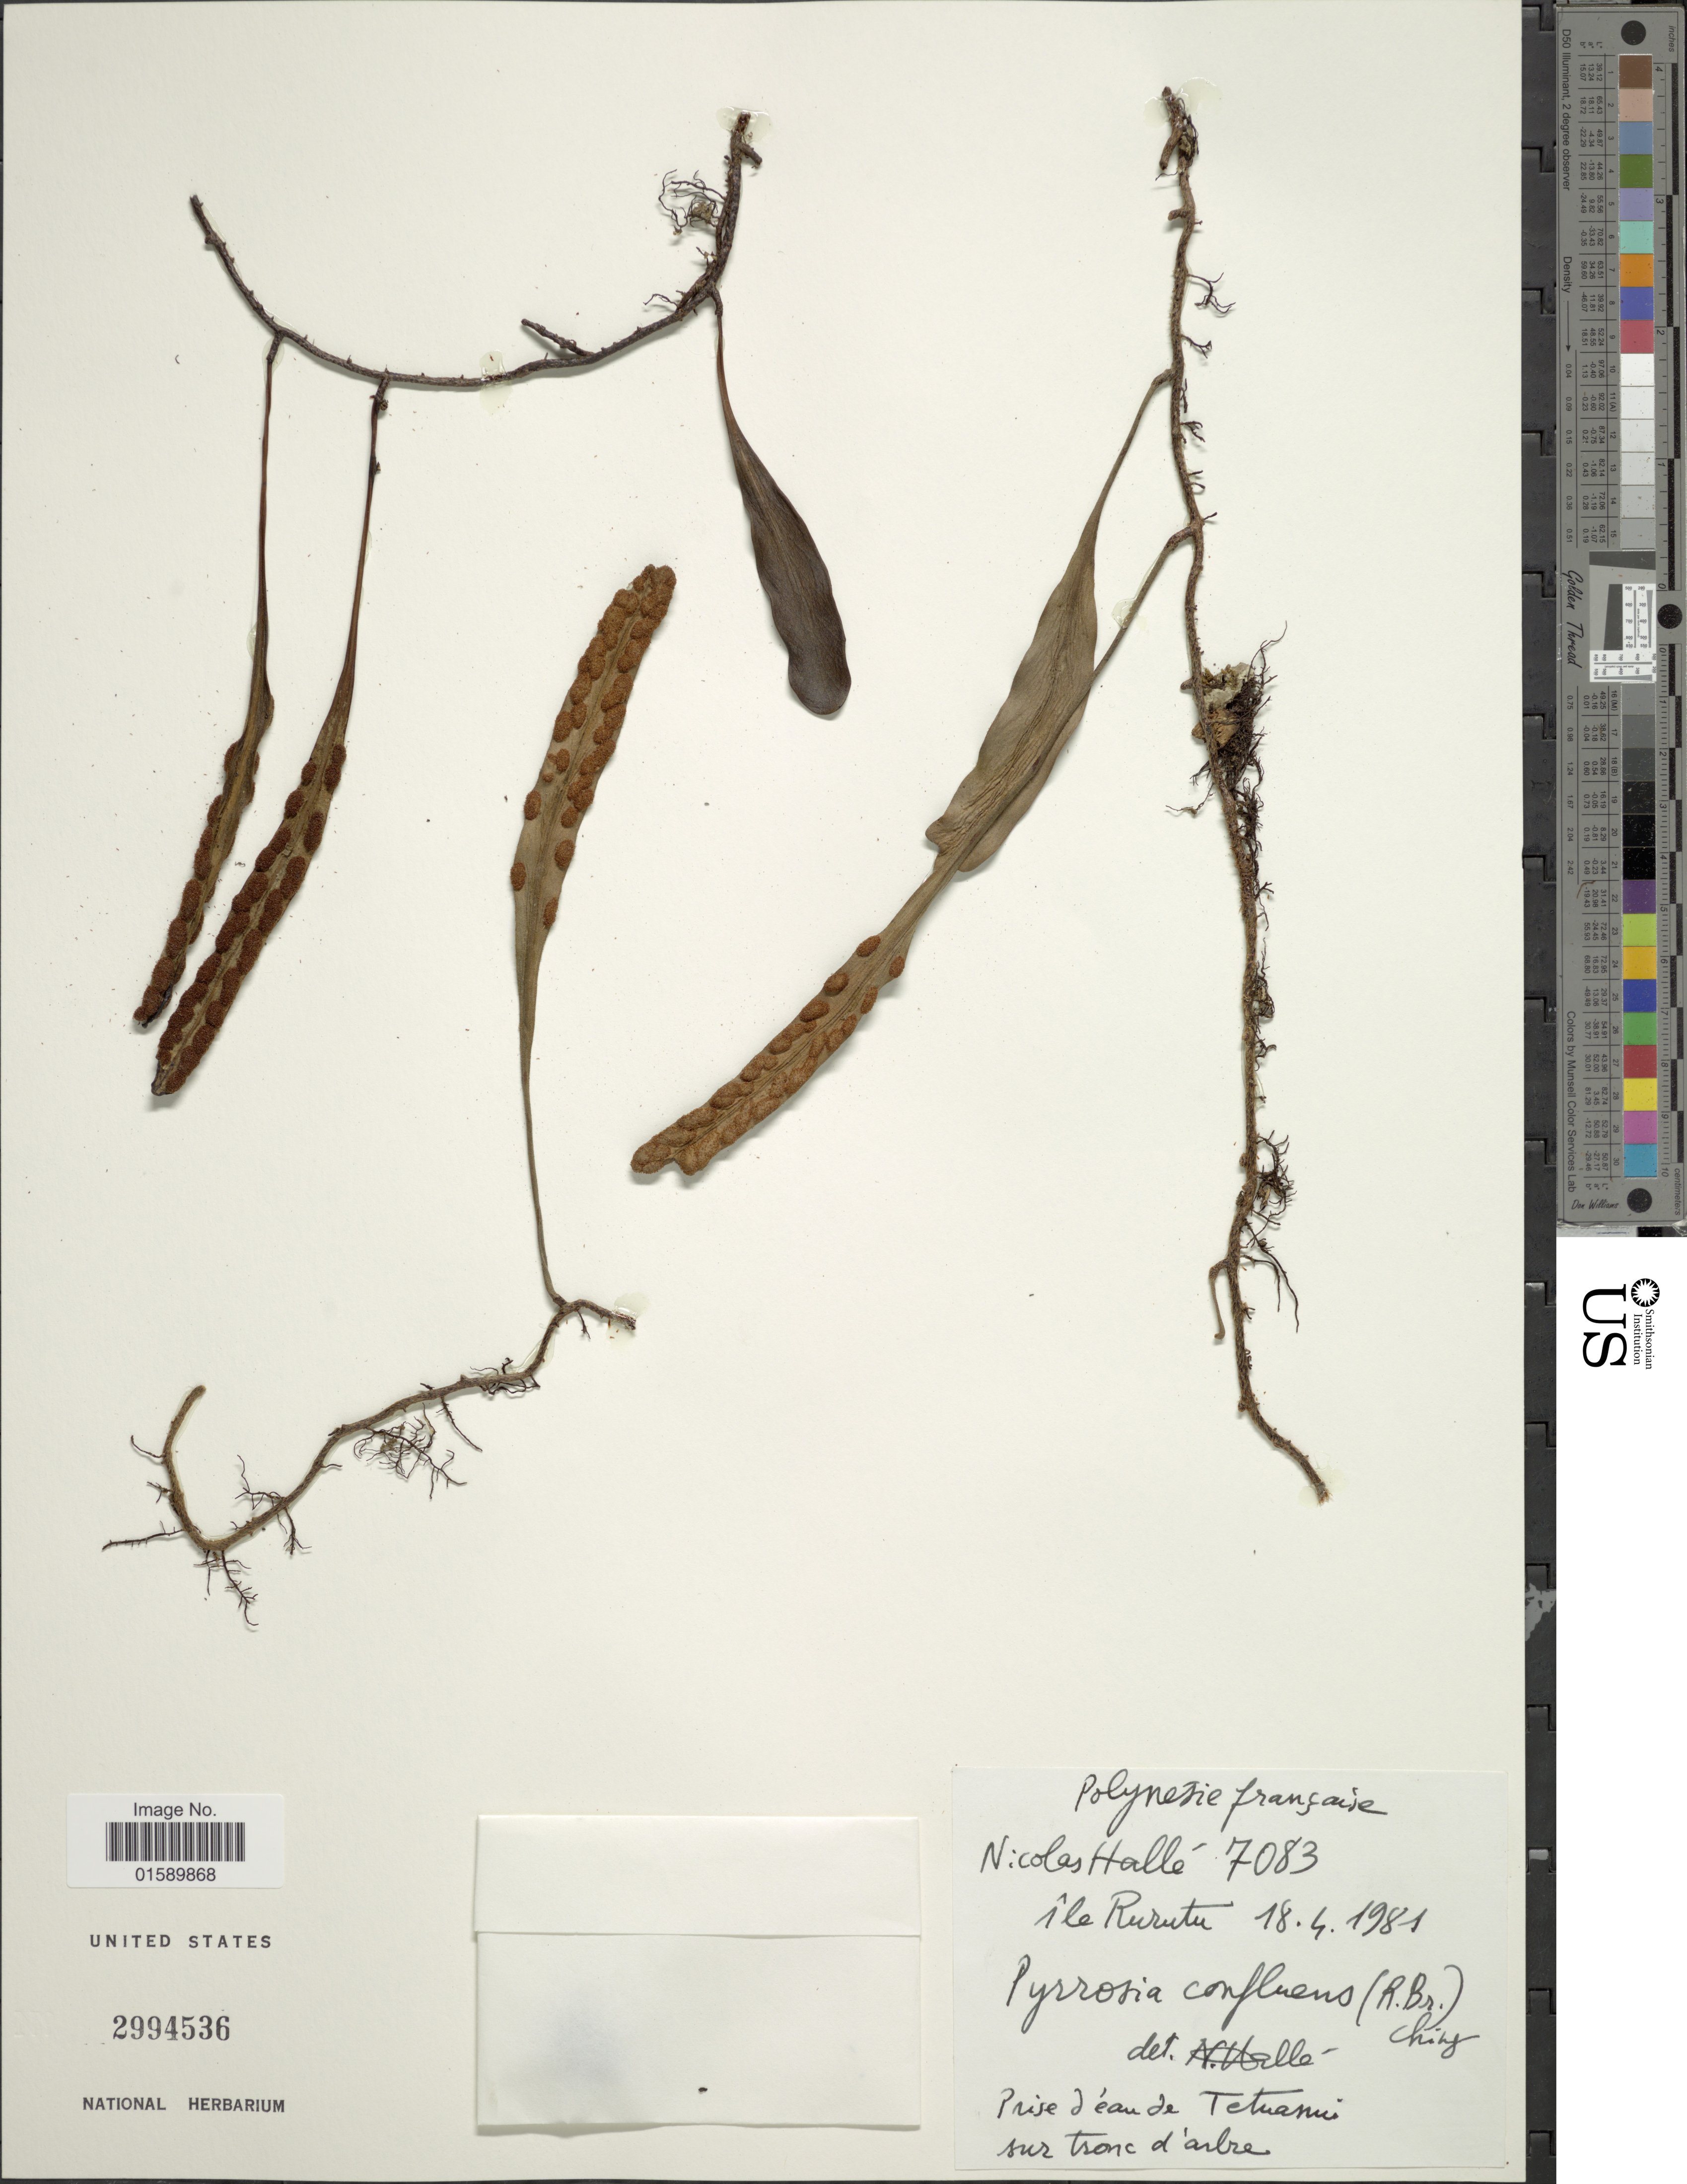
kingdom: Plantae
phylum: Tracheophyta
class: Polypodiopsida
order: Polypodiales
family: Polypodiaceae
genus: Pyrrosia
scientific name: Pyrrosia confluens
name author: (R. Br.) Ching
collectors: N. Hallé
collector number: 7083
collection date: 1981-04-18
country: French Polynesia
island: Rurutu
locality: Ile Rurutu. Pyrrosia confluens. (R. Br.) Chiny. Prise d'eau de Techuani sur tronc d 'arbre. [interpreted]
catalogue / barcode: US 2994536